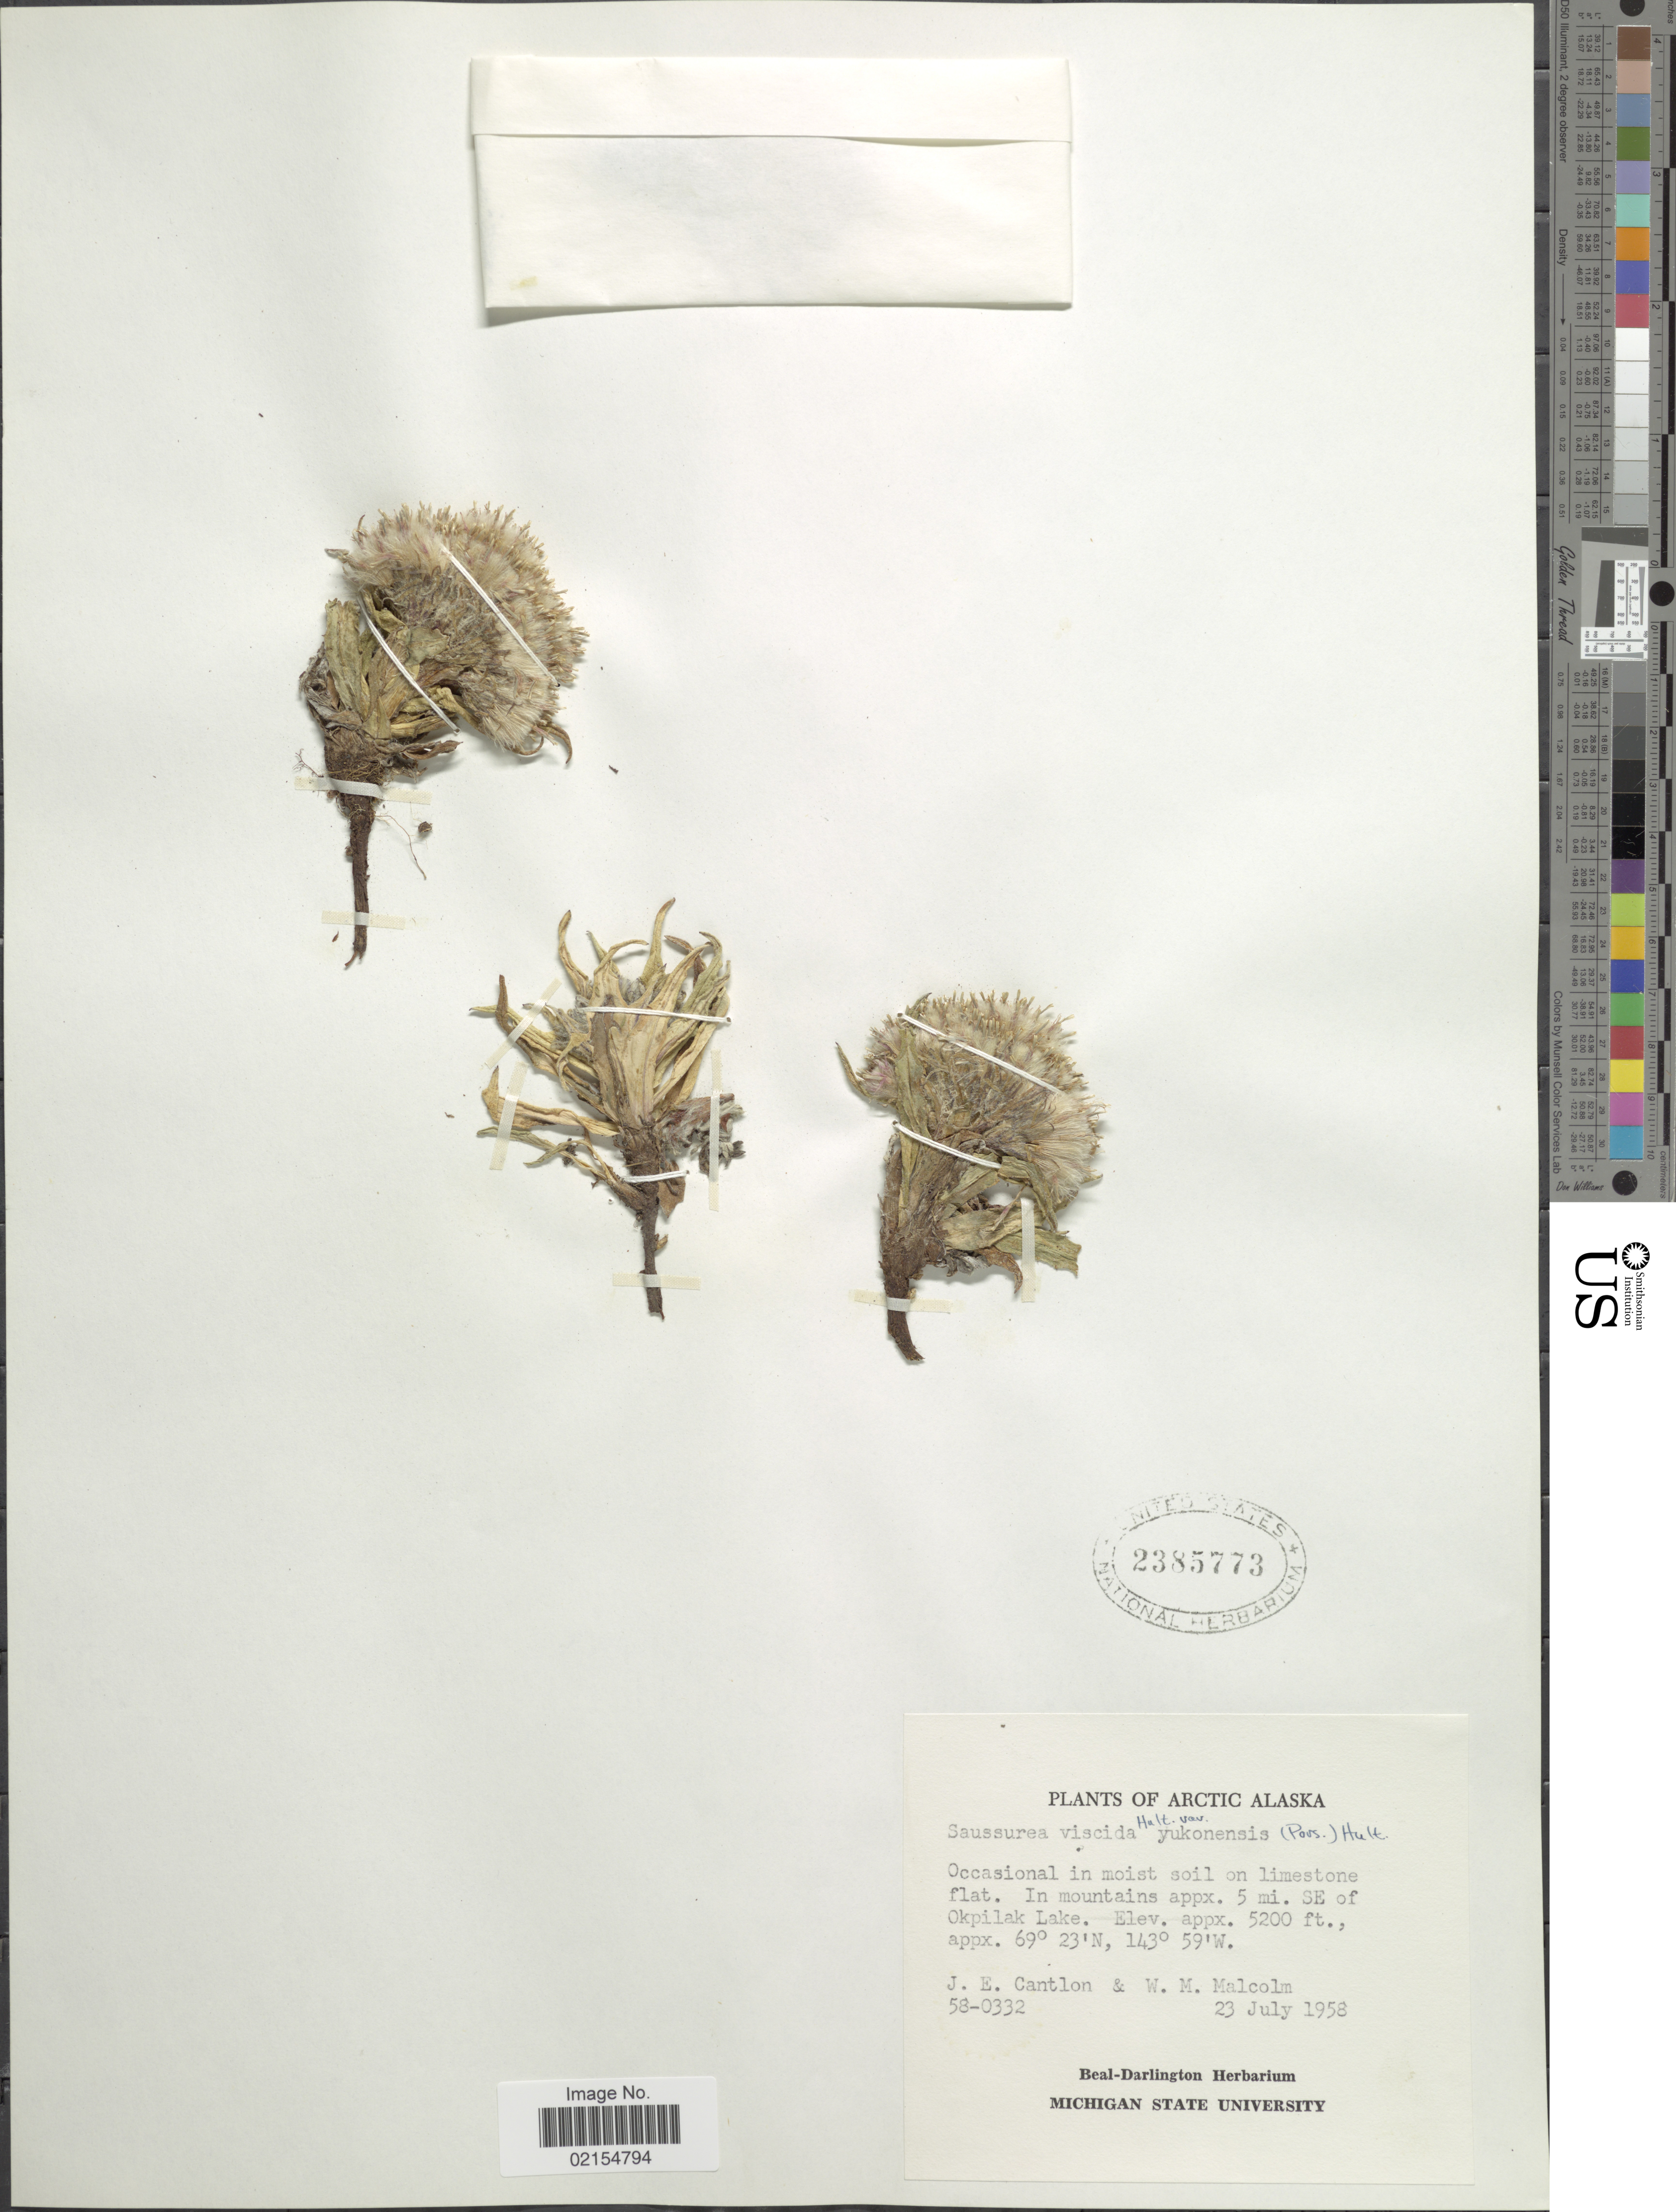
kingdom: Plantae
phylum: Tracheophyta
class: Magnoliopsida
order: Asterales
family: Asteraceae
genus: Saussurea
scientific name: Saussurea angustifolia var. yukonensis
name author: A.E. Porsild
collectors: J. Cantlon & W. Malcolm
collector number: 58-0332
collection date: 1958-07-23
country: United States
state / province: Alaska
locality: Arctic Alaska, In mountains appx. 5 mi. SE of Okpilak Lake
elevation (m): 1585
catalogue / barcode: US 2385773